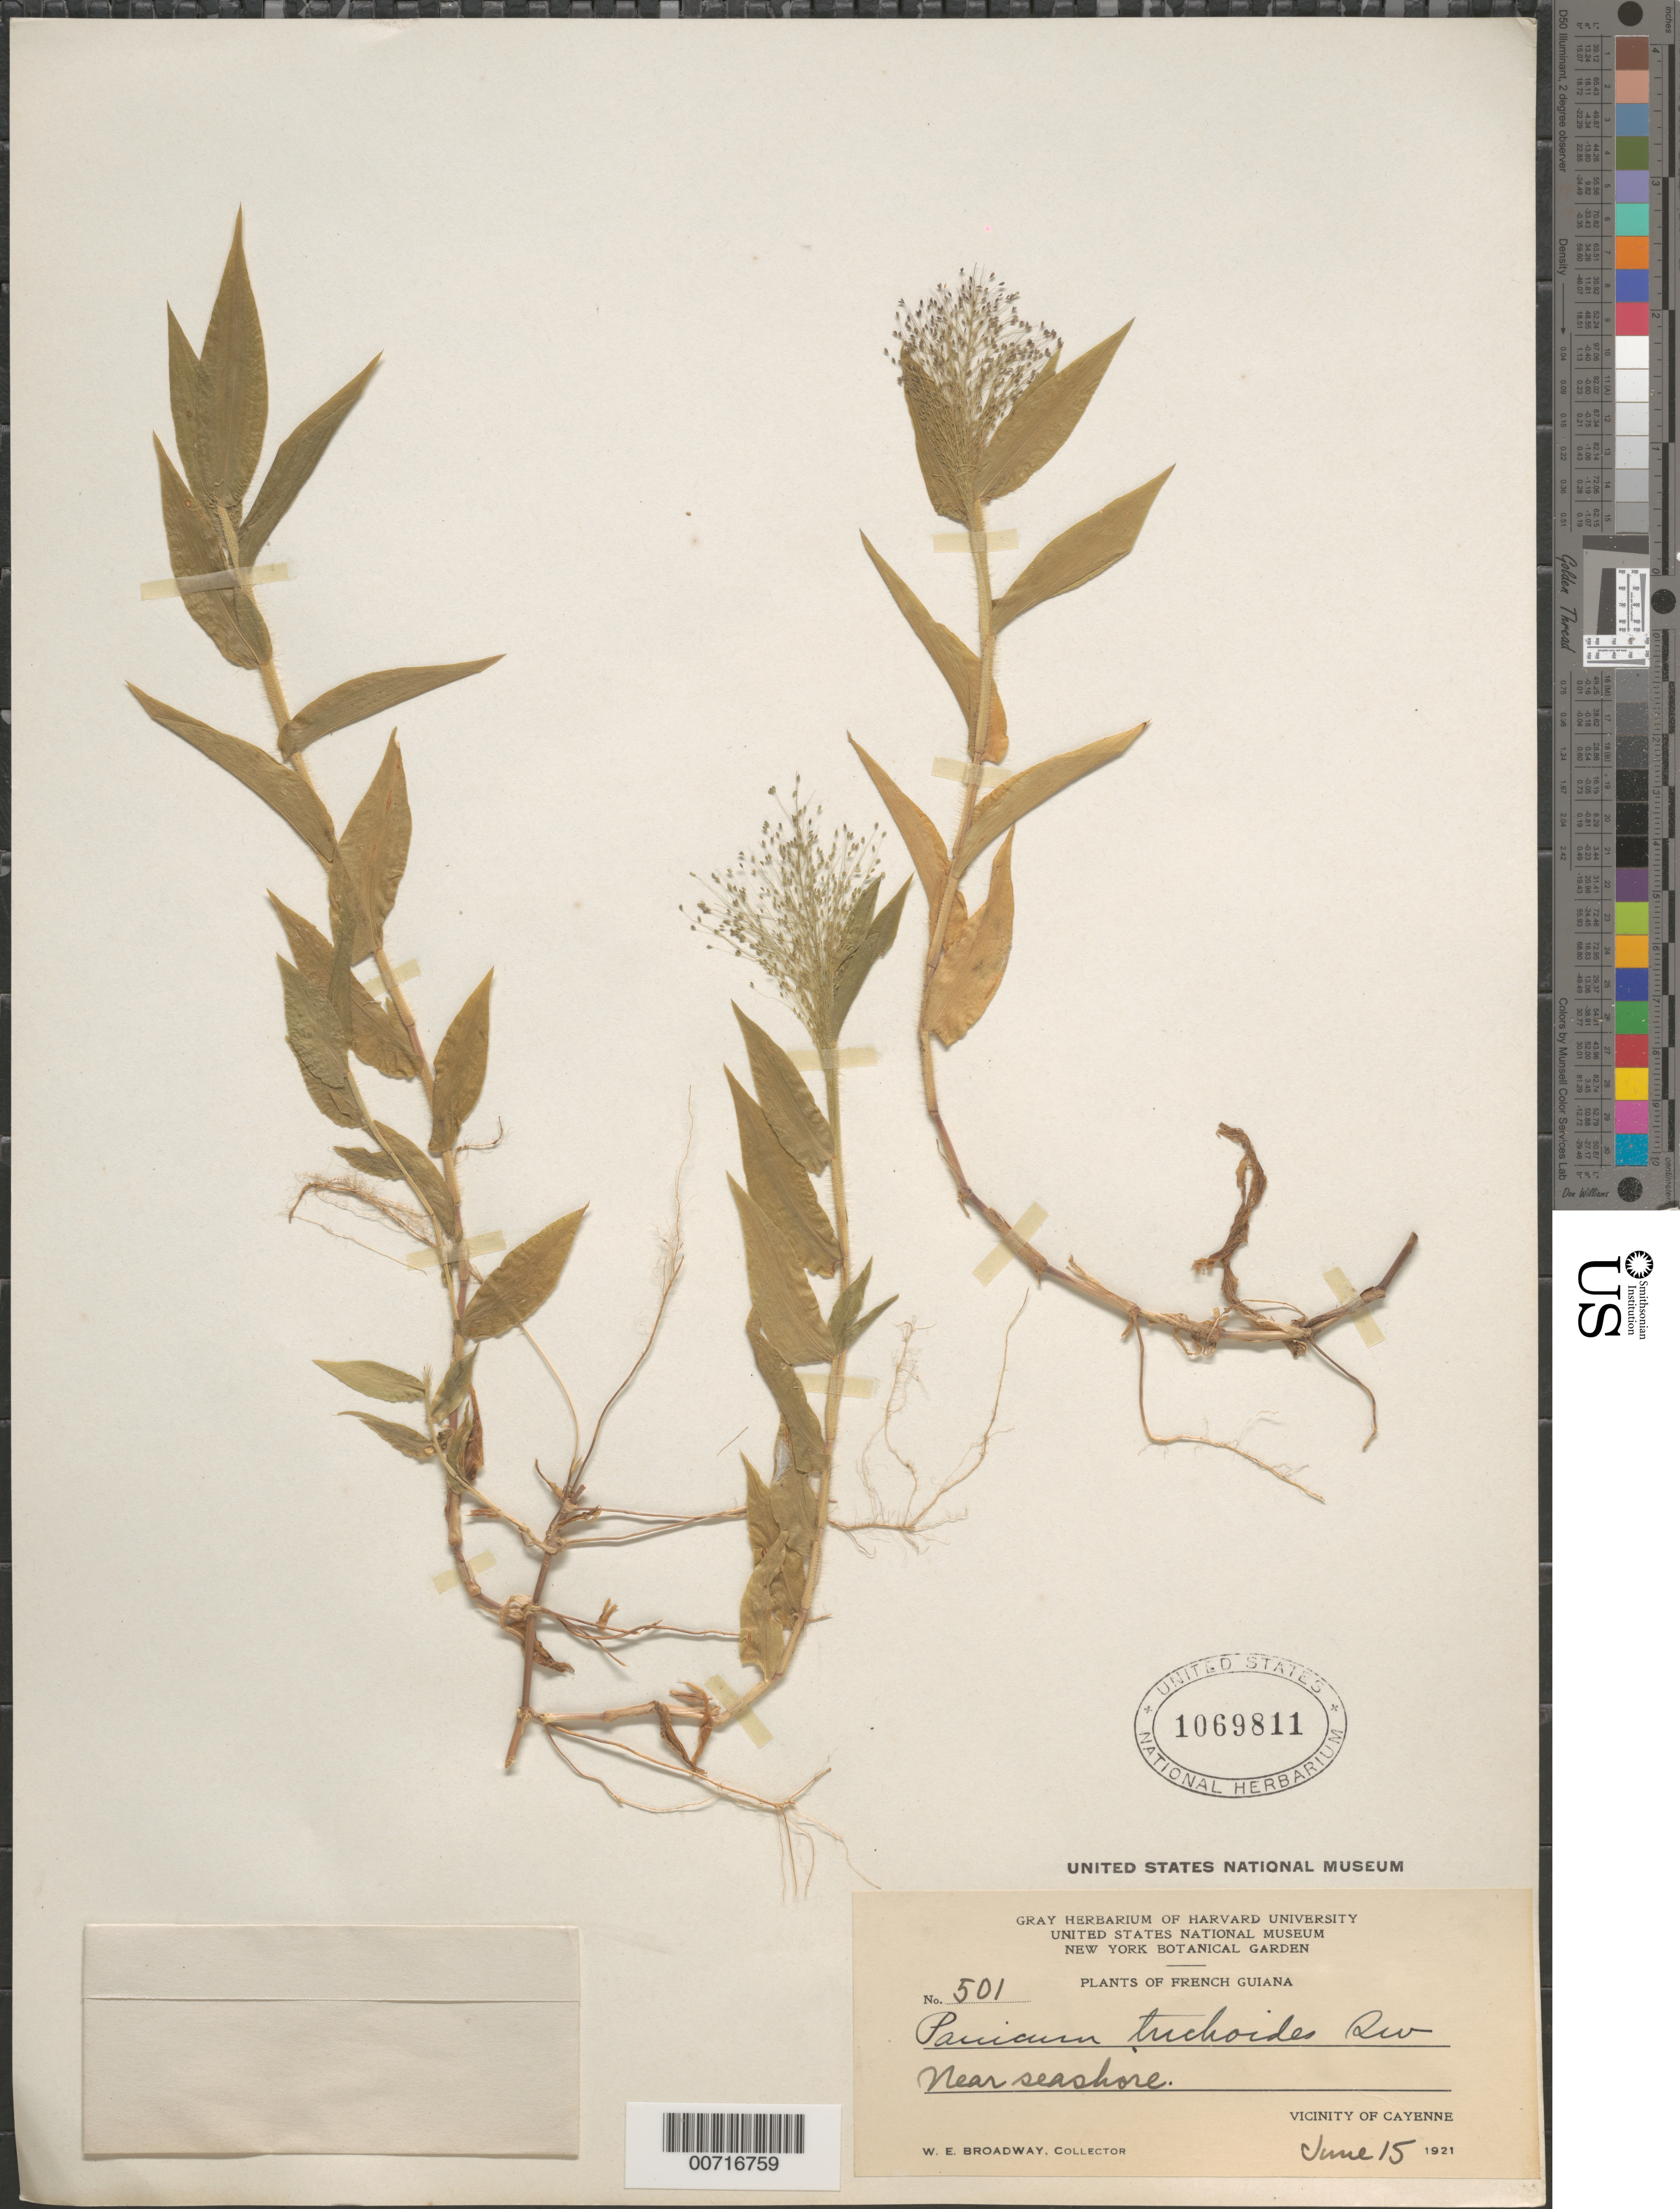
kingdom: Plantae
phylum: Tracheophyta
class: Liliopsida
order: Poales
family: Poaceae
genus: Panicum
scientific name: Panicum trichoides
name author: Sw.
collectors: W. E. Broadway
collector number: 501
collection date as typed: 15-Jun-21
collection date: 1921-06-15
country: French Guiana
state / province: Cayenne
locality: Cayenne, vic.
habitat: Seashore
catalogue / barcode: US 1069811